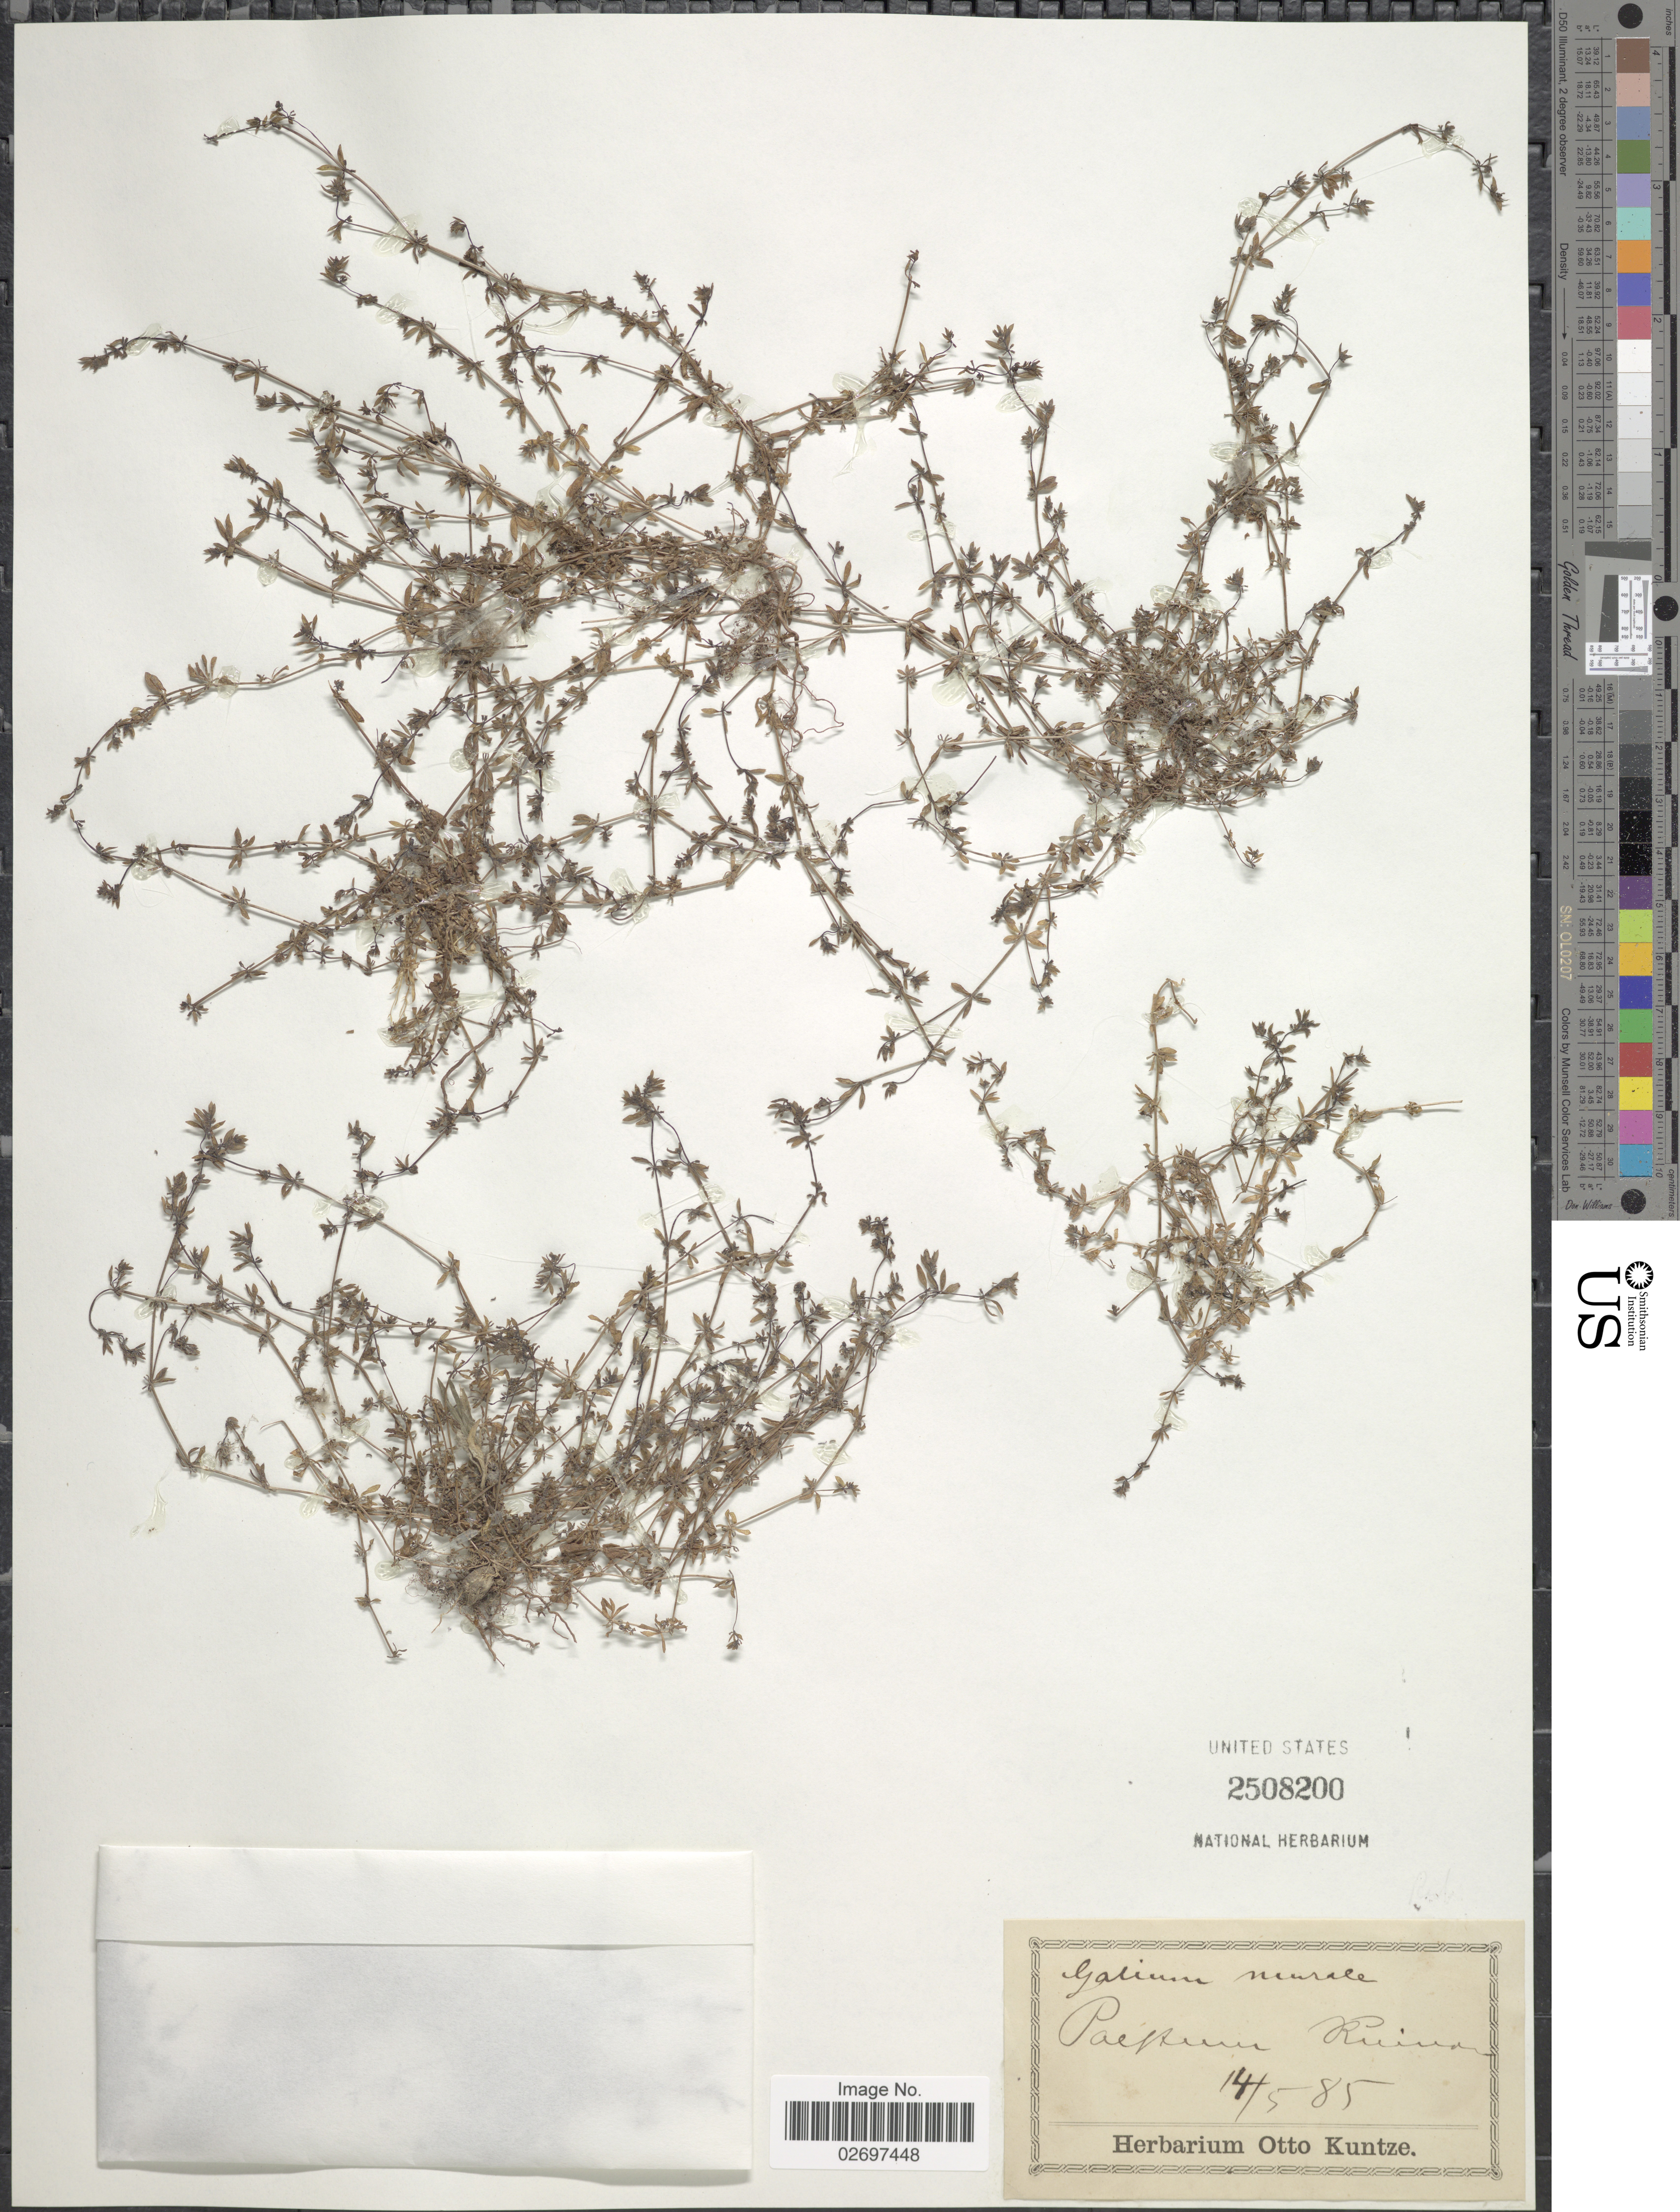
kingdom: Plantae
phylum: Tracheophyta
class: Magnoliopsida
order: Gentianales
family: Rubiaceae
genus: Galium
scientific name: Galium murale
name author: (L.) All.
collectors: ex herb. Otto Kuntze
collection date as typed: Transcribed d/m/y: 14/5/85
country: Greece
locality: Paestum Riveon [interpreted]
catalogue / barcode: US 2508200